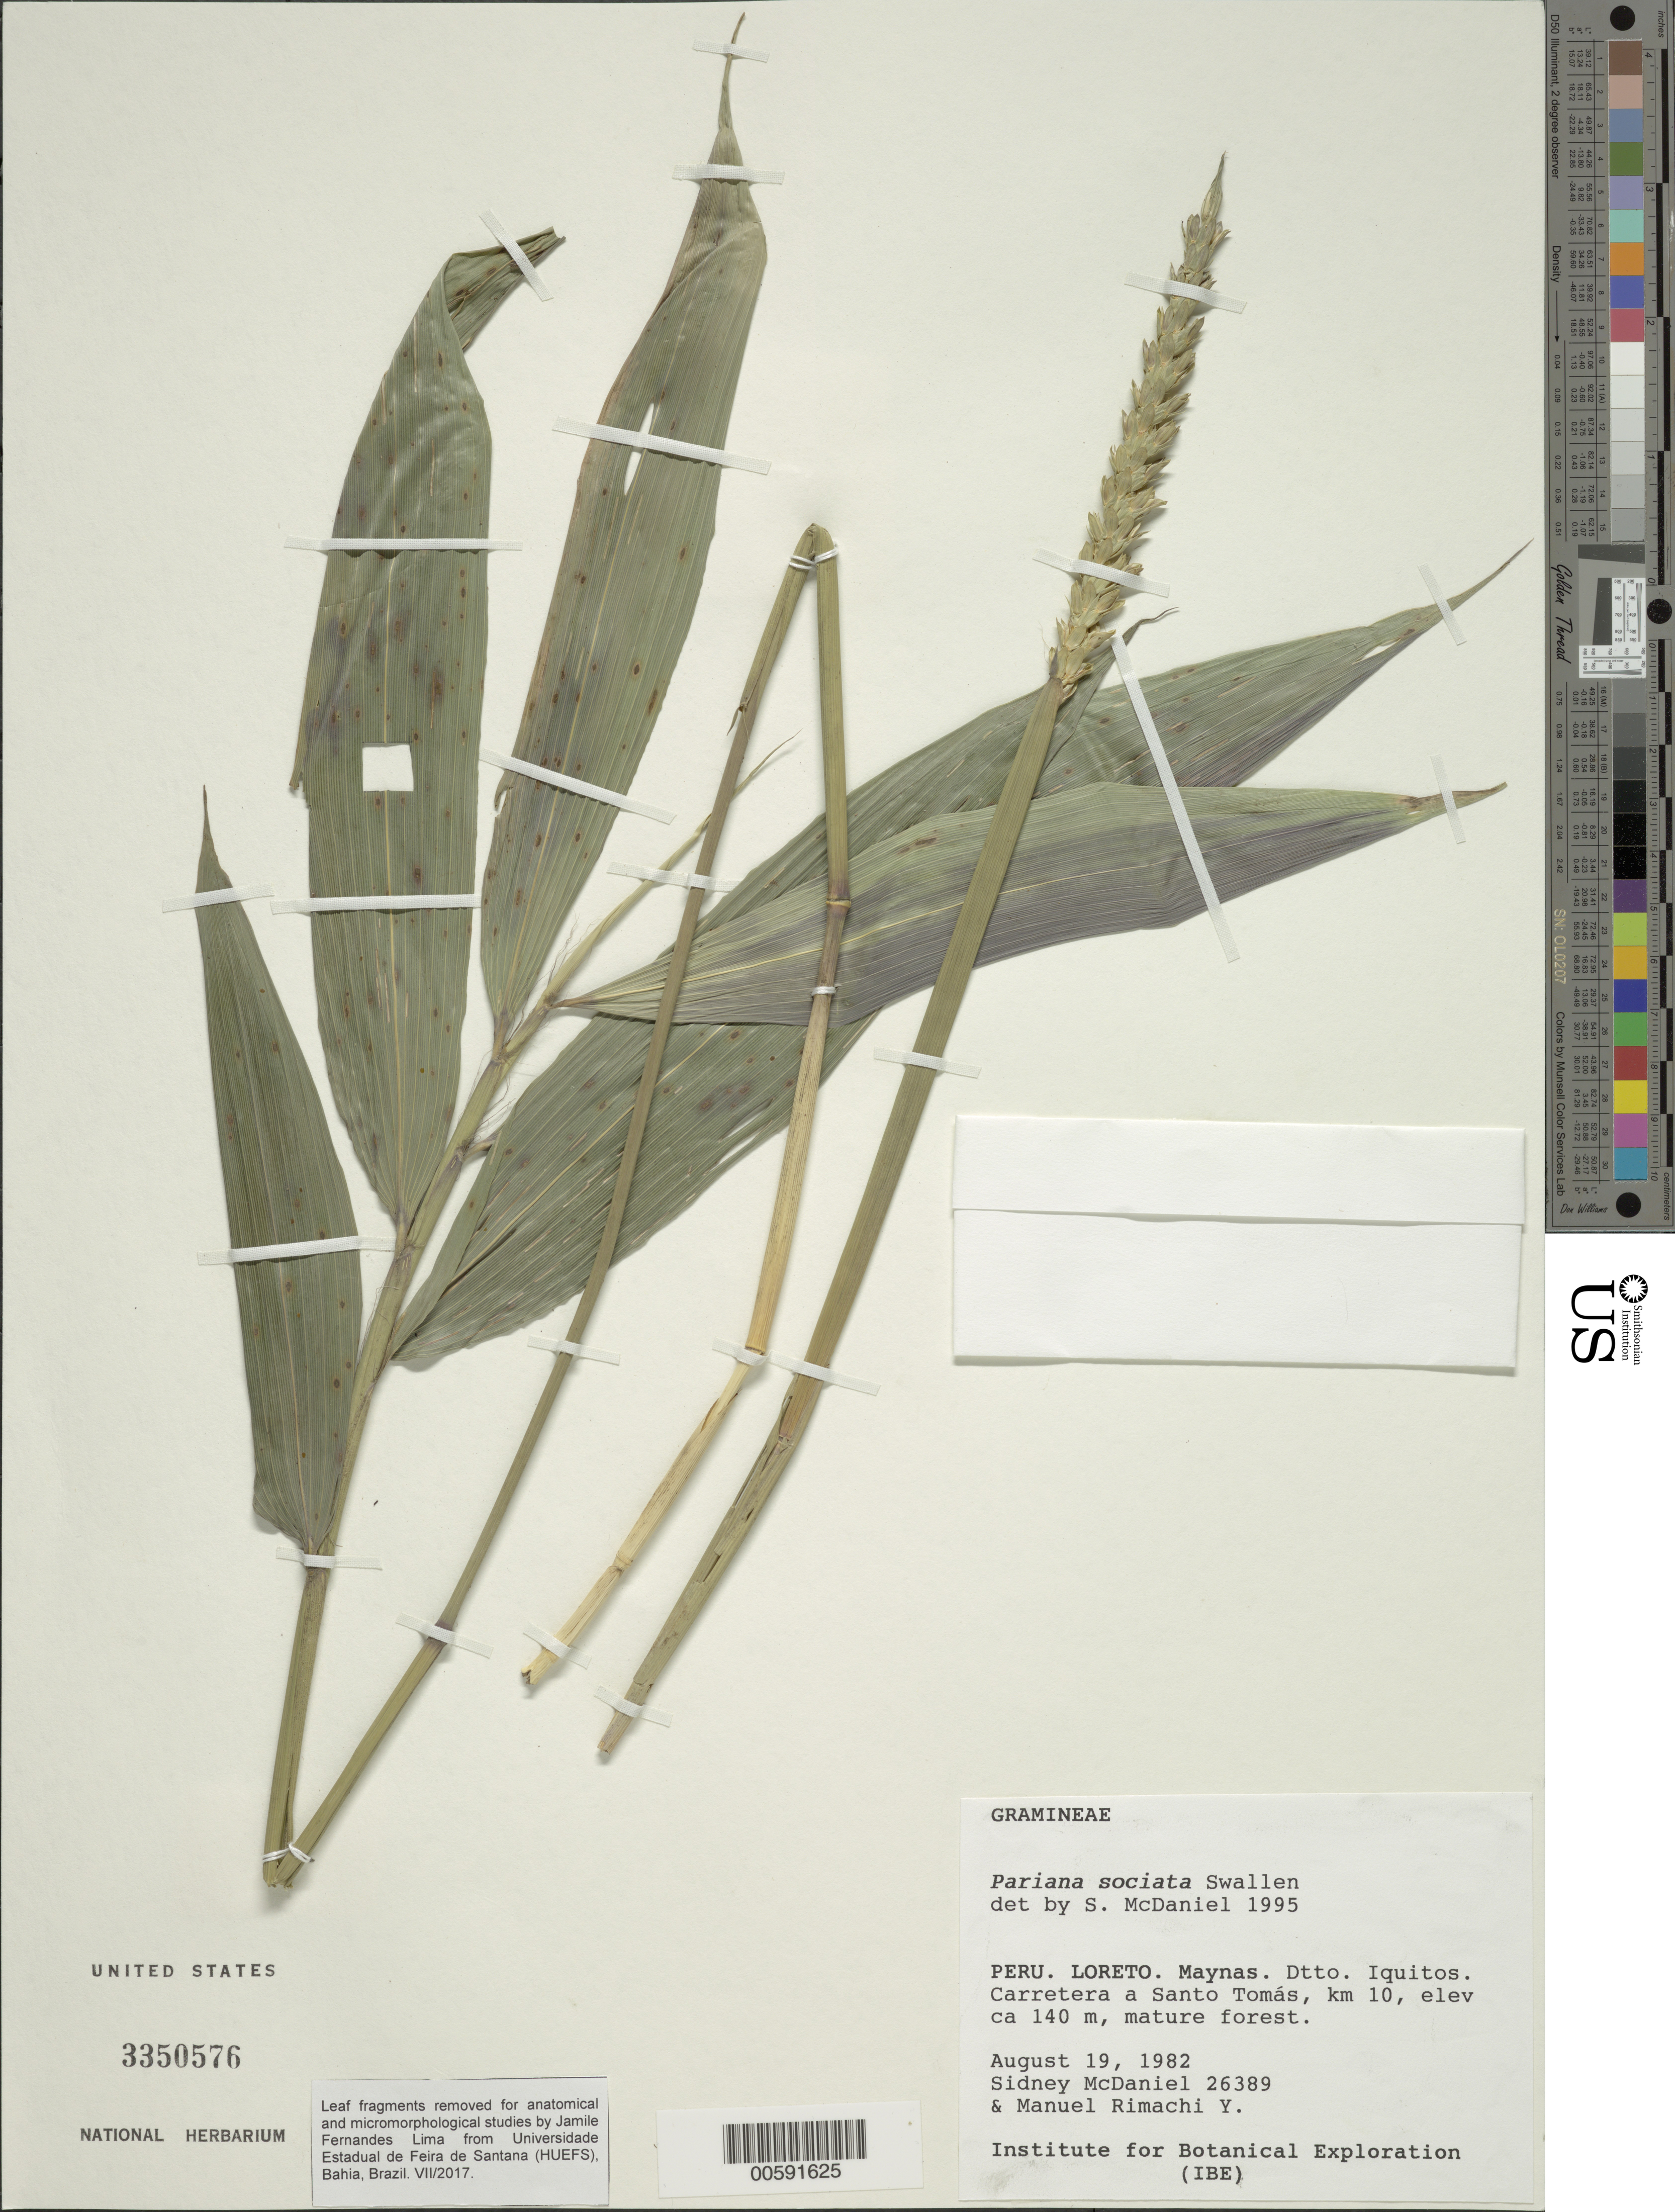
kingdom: Plantae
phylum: Tracheophyta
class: Liliopsida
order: Poales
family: Poaceae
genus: Pariana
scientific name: Pariana sociata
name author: Swallen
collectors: S. T. McDaniel & M. Rimachi Y.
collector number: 26389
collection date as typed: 19 Aug 1982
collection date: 1982-08-19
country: Peru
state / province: Loreto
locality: Maynas, iquitos, carretera a santo tomas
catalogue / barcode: US 3350576